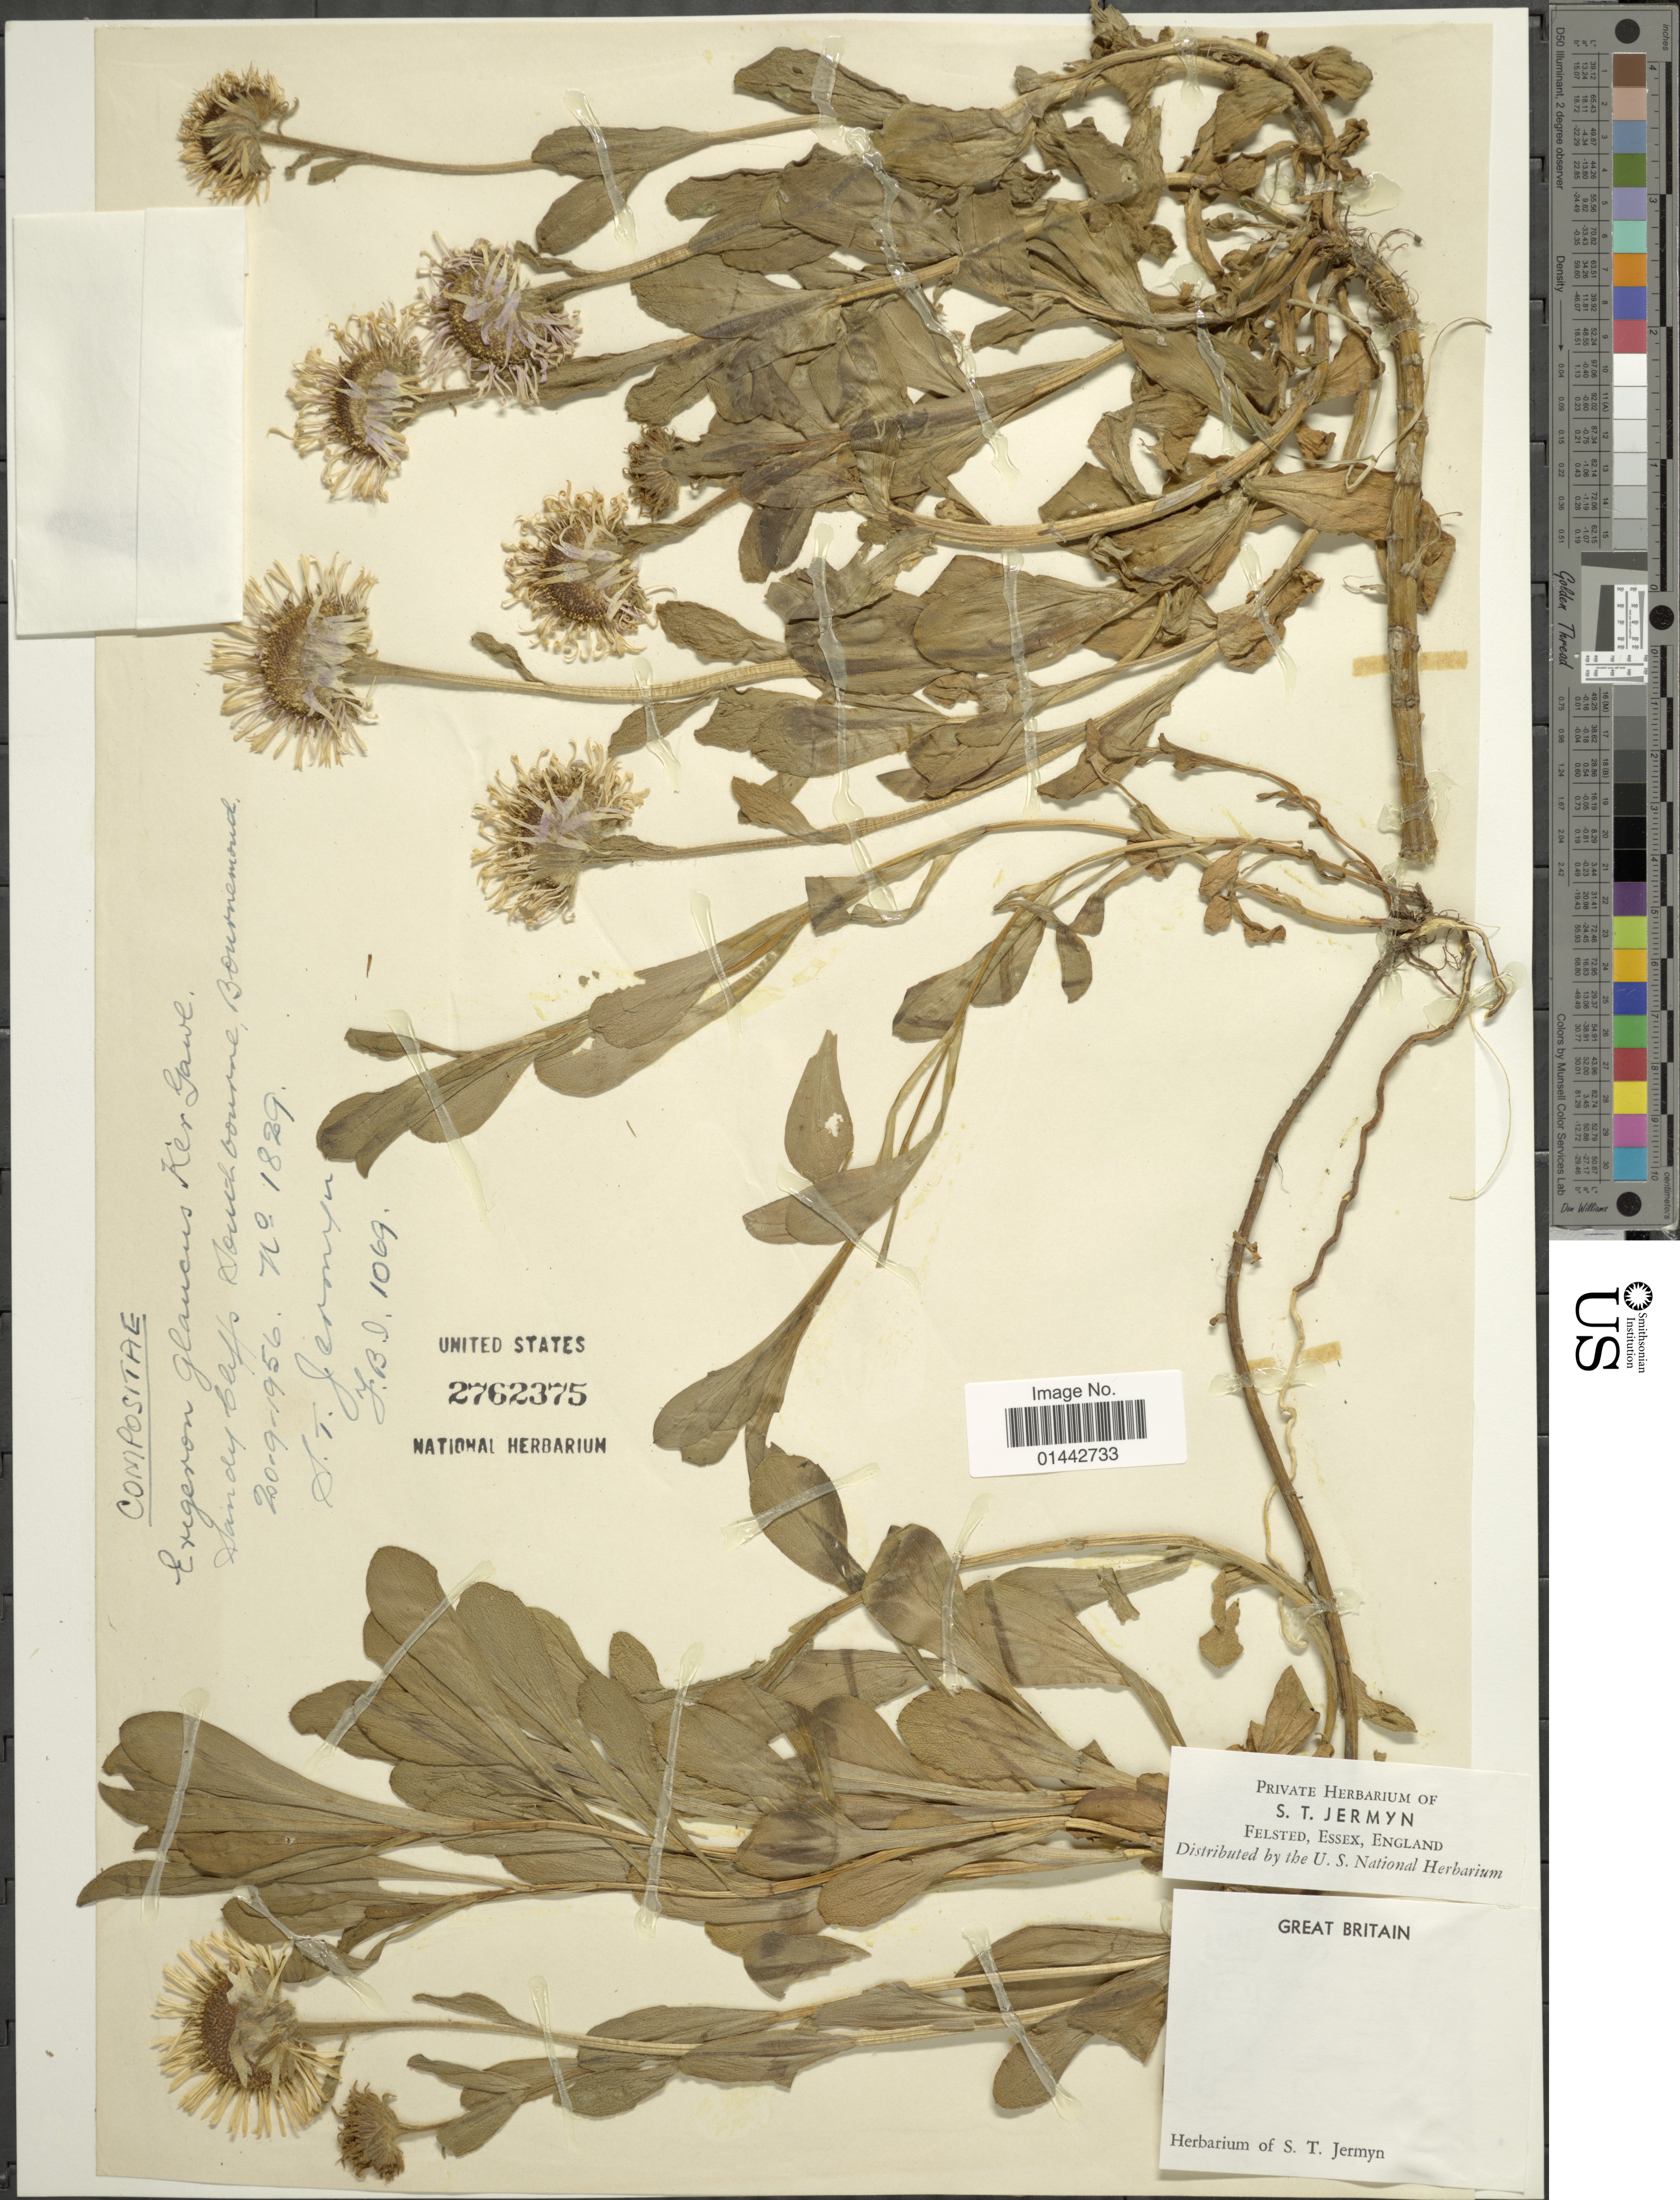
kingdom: Plantae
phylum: Tracheophyta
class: Magnoliopsida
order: Asterales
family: Asteraceae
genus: Erigeron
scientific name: Erigeron glaucus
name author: Ker Gawl.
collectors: S. Jermyn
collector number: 1829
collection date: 1956-09-20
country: United Kingdom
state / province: England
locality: Great Brittain, sandy cliffs, Southbourne, Bournemouth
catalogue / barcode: US 2762375